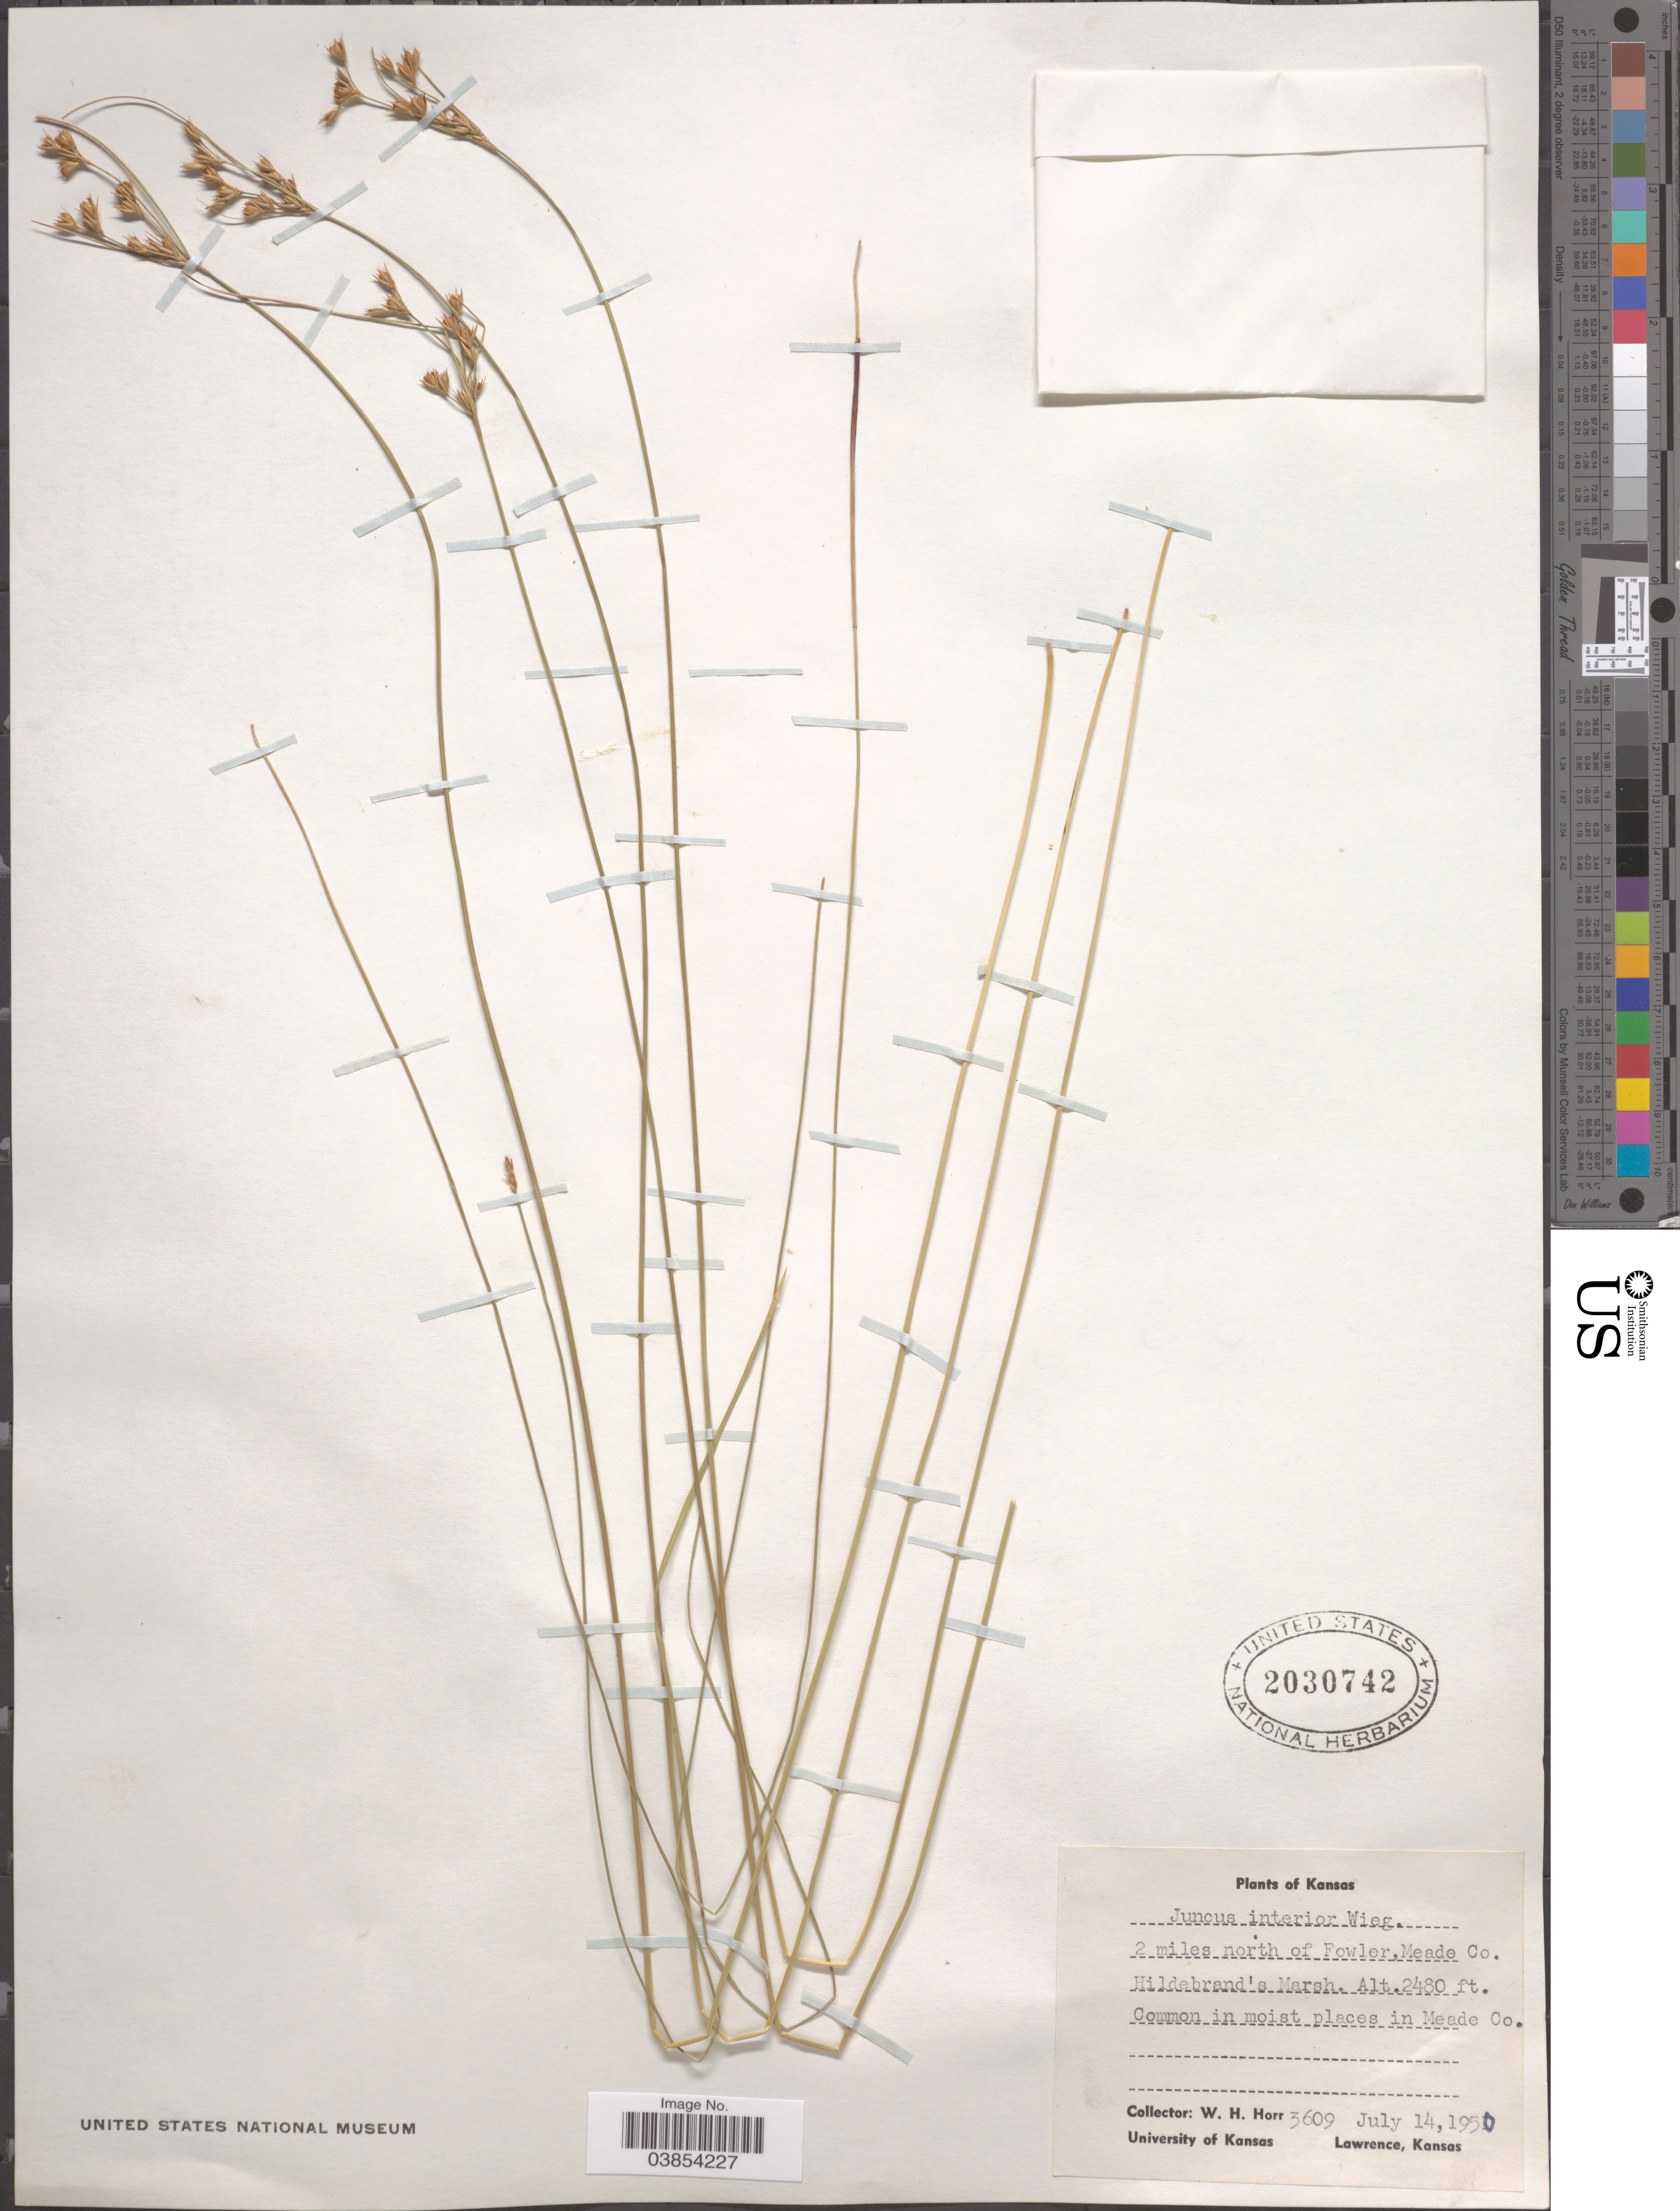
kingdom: Plantae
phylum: Tracheophyta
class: Liliopsida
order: Poales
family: Juncaceae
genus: Juncus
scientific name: Juncus interior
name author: Wiegand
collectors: W. H. Horr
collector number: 3609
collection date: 1950-07-14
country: United States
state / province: Kansas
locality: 2 miles north of Fowler, Meade Co. Hildebrand's Marsh. Common in moist places in Meade Co.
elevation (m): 756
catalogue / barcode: US 2030742